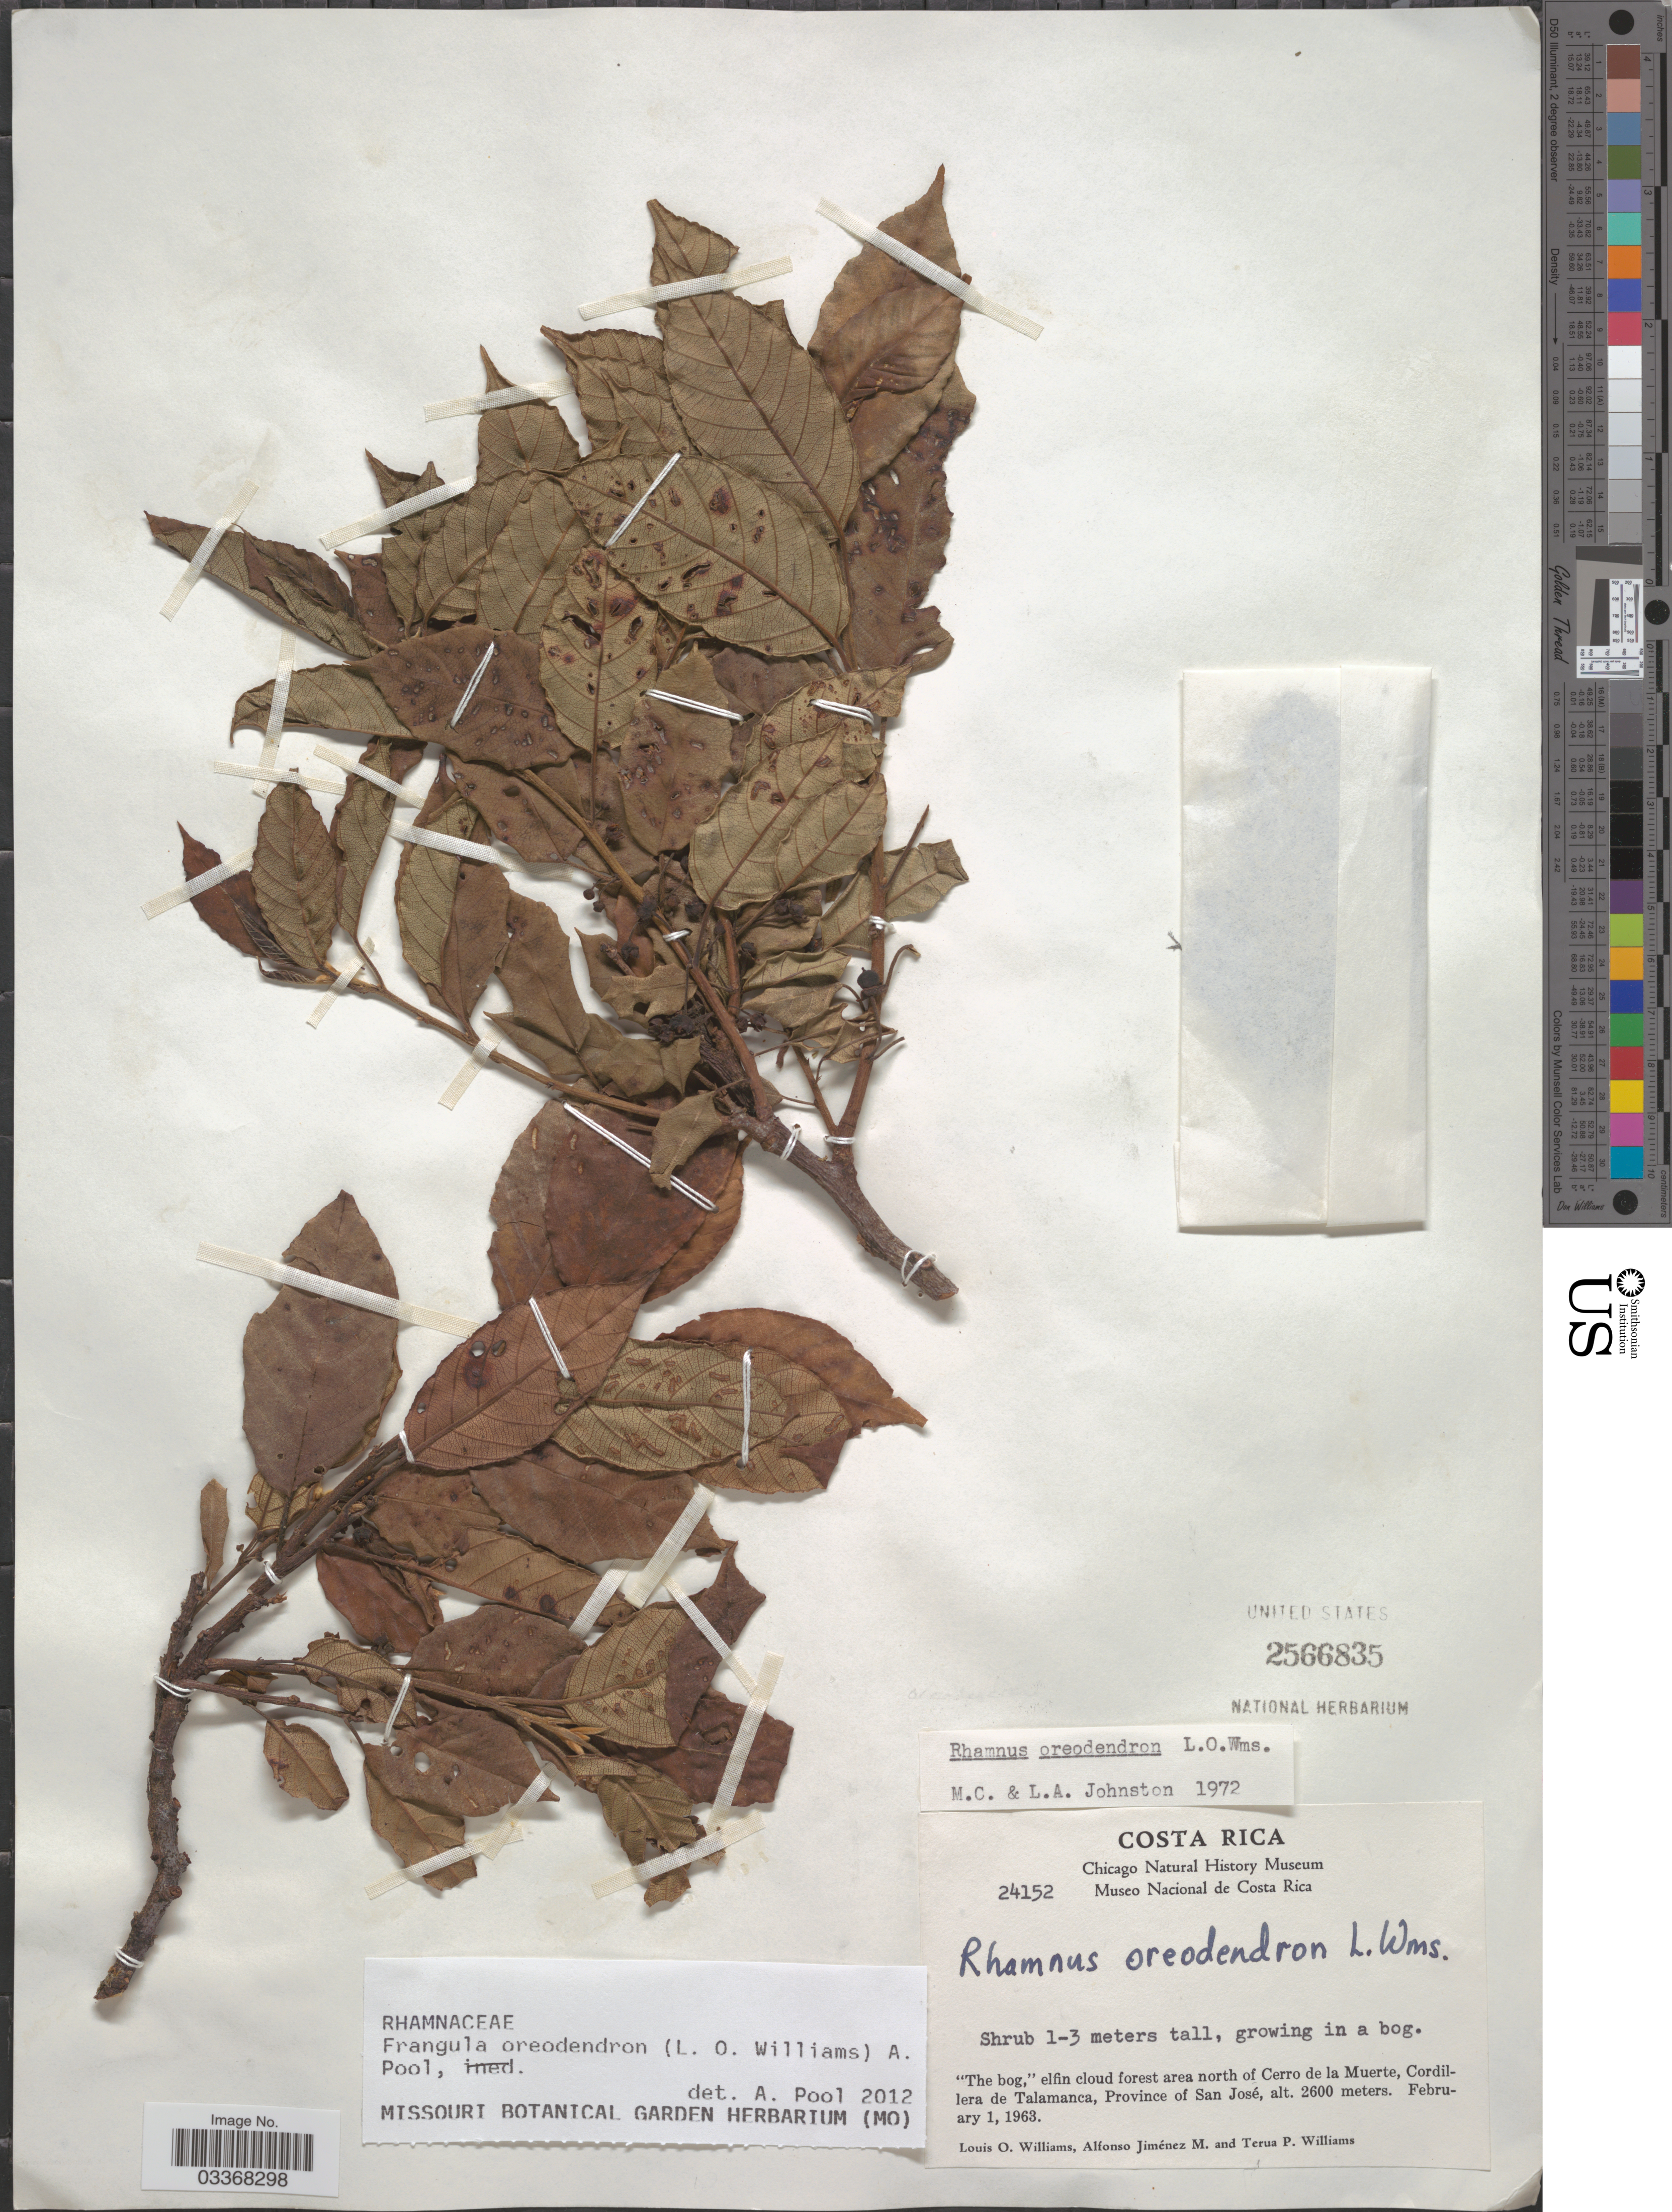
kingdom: Plantae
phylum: Tracheophyta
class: Magnoliopsida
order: Rosales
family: Rhamnaceae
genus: Frangula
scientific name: Frangula oreodendron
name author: (L.O. Williams) A. Pool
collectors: L. O. Williams, A. Jimenez M. & T. Williams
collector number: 24152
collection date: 1963-02-01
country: Costa Rica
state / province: San José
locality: The bog,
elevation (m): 2600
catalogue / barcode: US 2566835